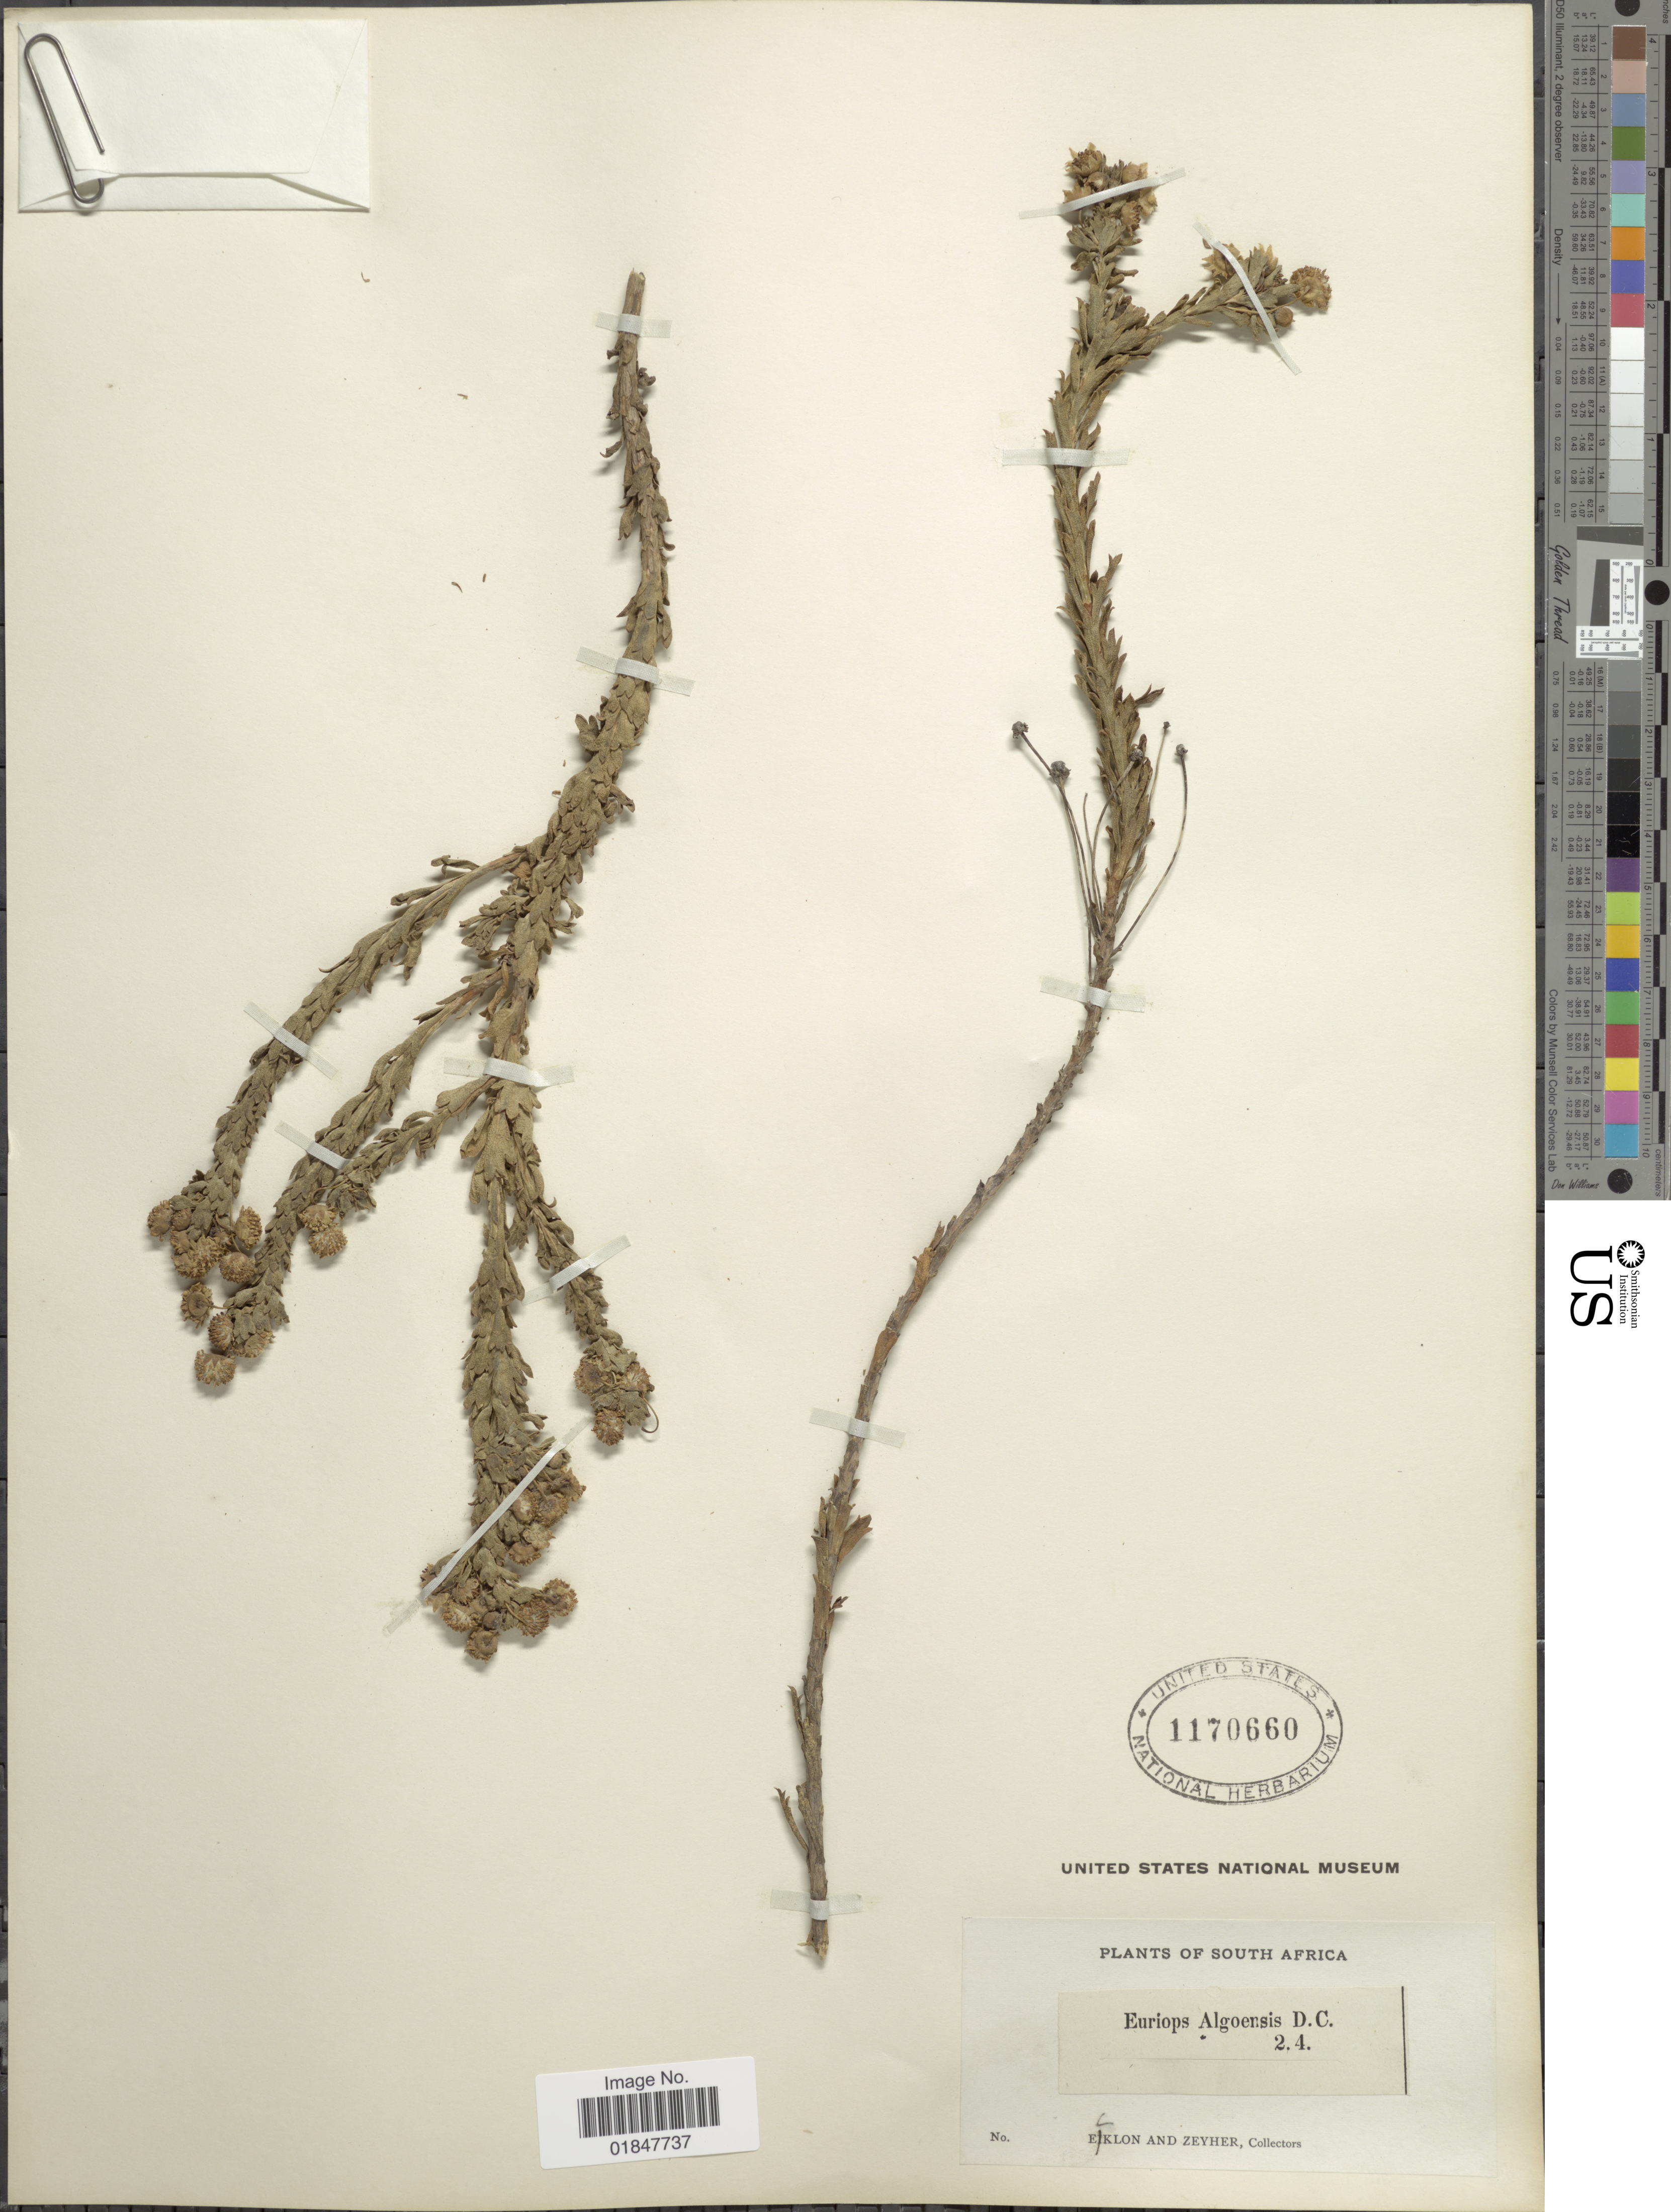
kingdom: Plantae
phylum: Tracheophyta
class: Magnoliopsida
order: Asterales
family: Asteraceae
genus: Euryops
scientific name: Euryops algoensis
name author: DC.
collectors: -. Ecklon & -. Zeyher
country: South Africa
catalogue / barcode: US 1170660